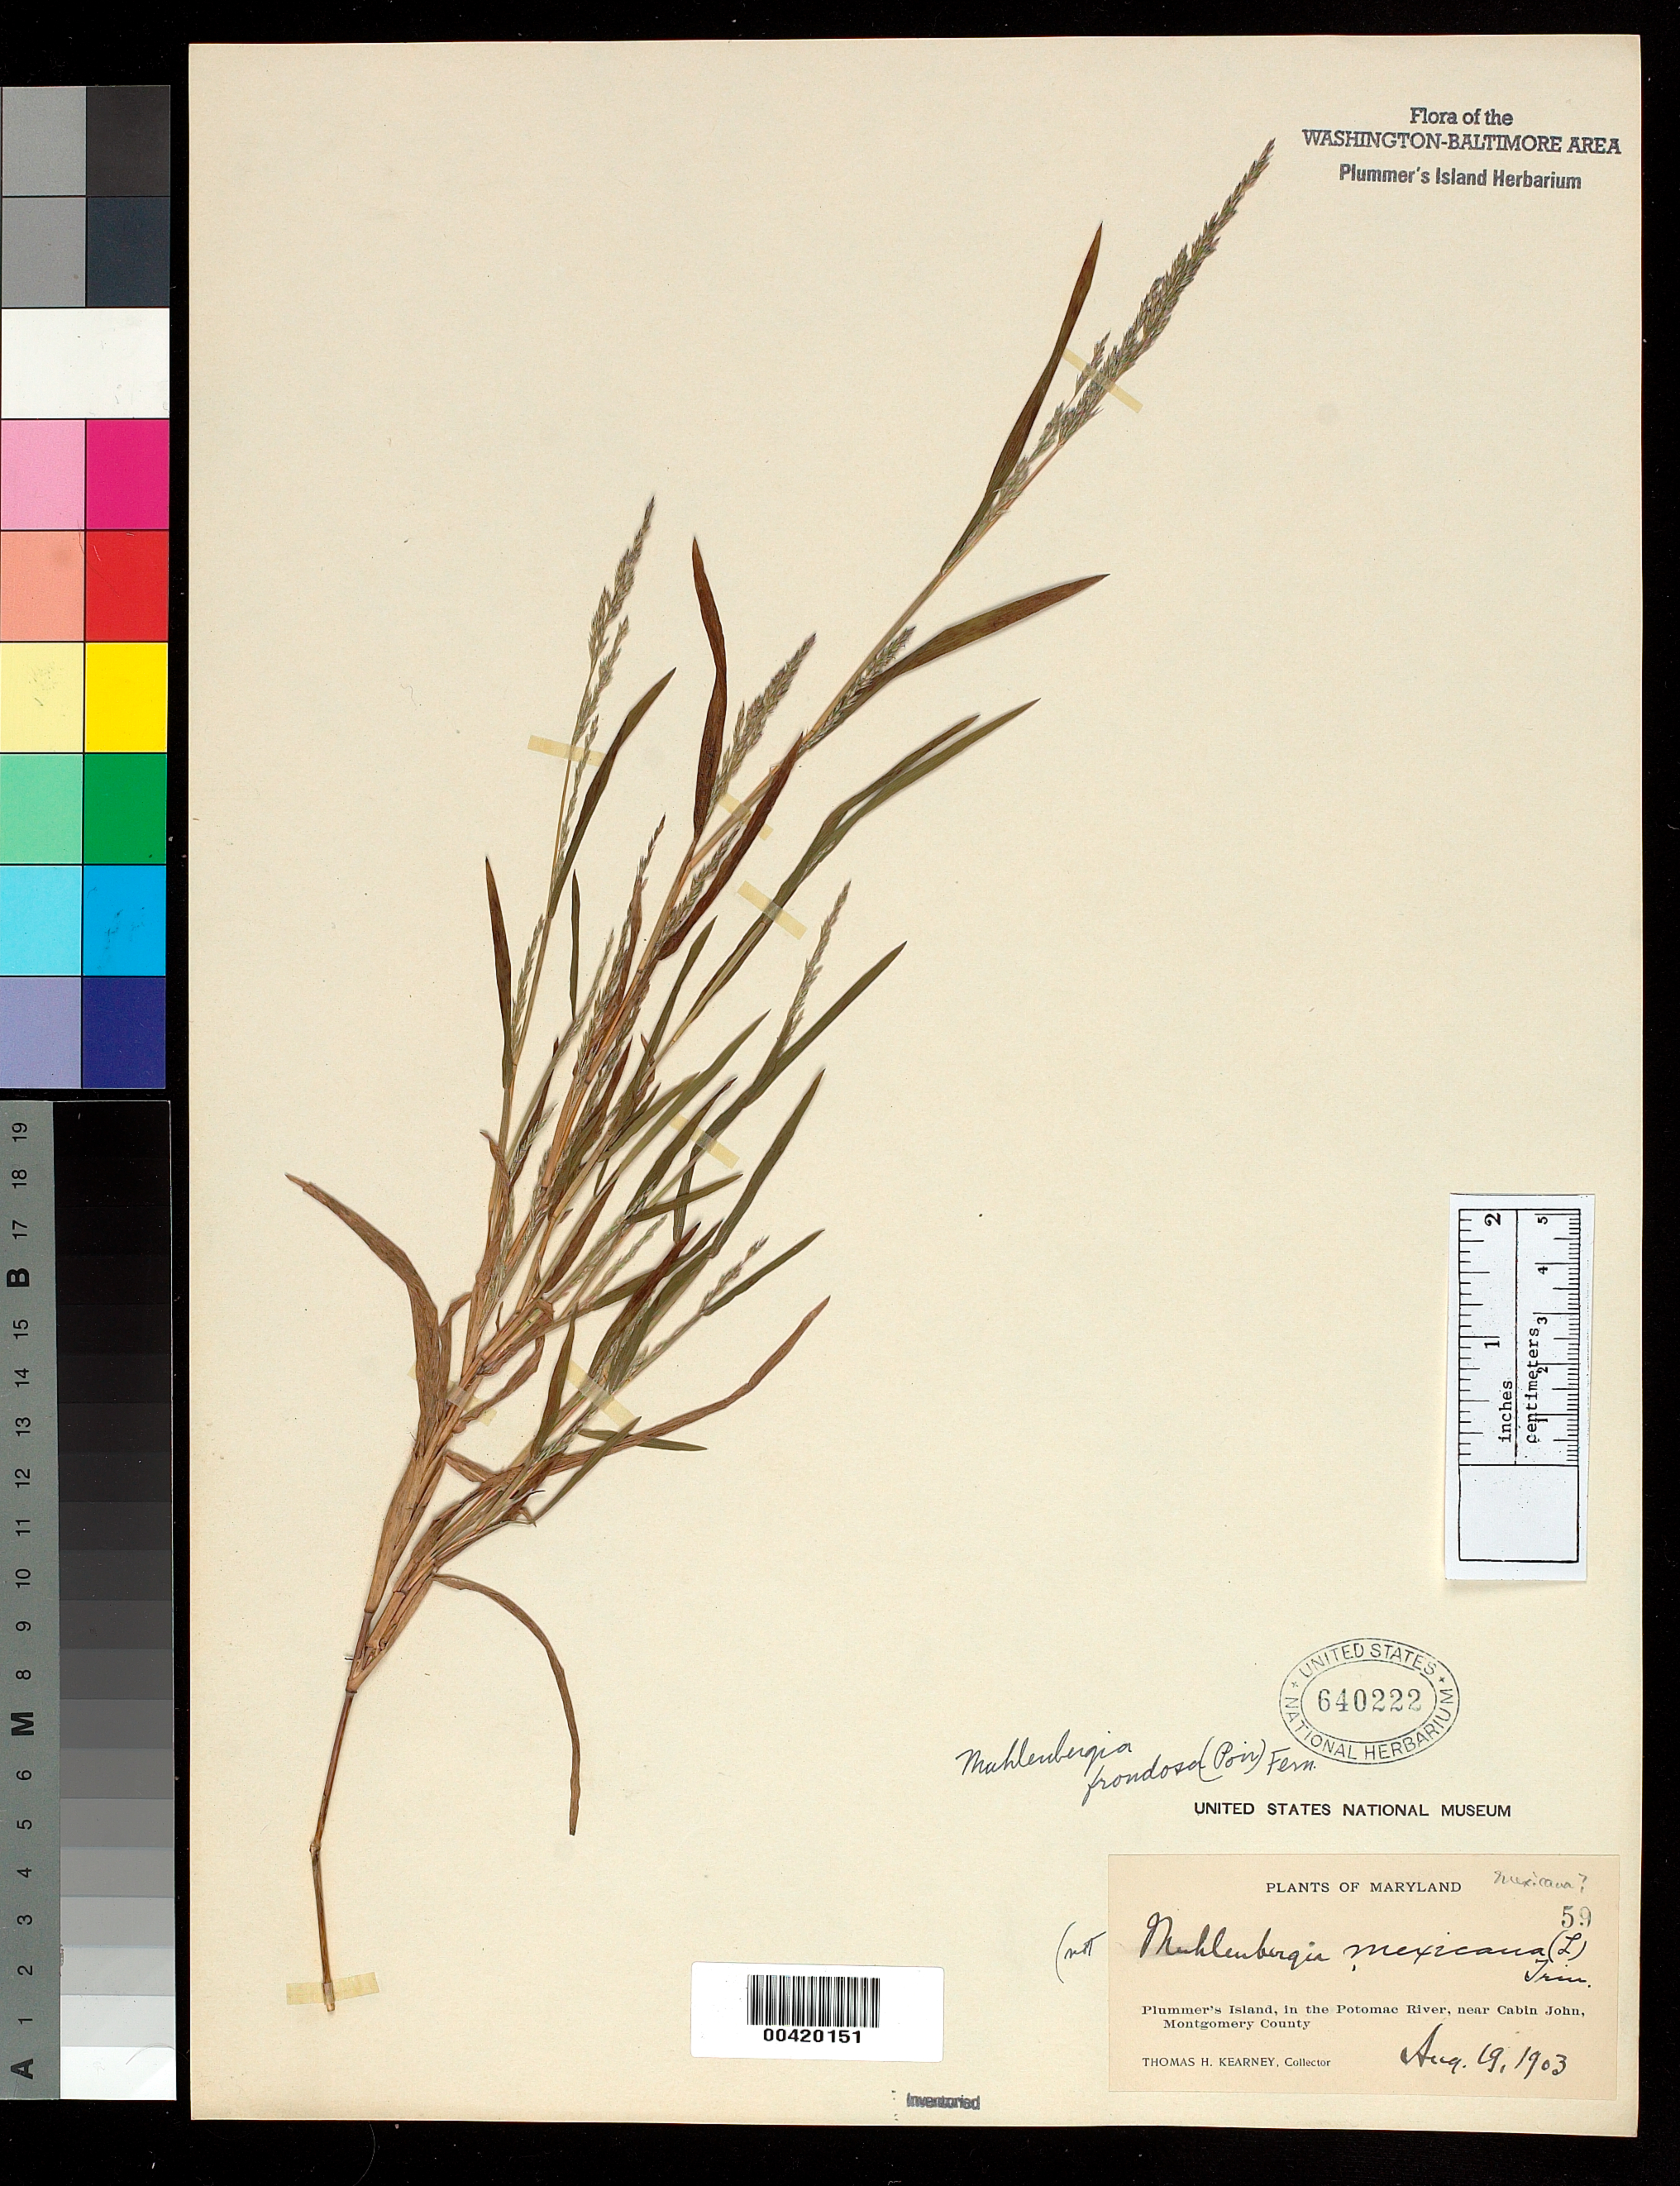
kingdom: Plantae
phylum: Tracheophyta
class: Liliopsida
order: Poales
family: Poaceae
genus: Muhlenbergia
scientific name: Muhlenbergia frondosa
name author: (Poir.) Fernald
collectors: T. H. Kearney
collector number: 59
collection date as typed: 19 Aug 1903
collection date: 1903-08-19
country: United States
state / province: Maryland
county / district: Montgomery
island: Plummers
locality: Plummer's Island C. & O. Canal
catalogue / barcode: US 640222